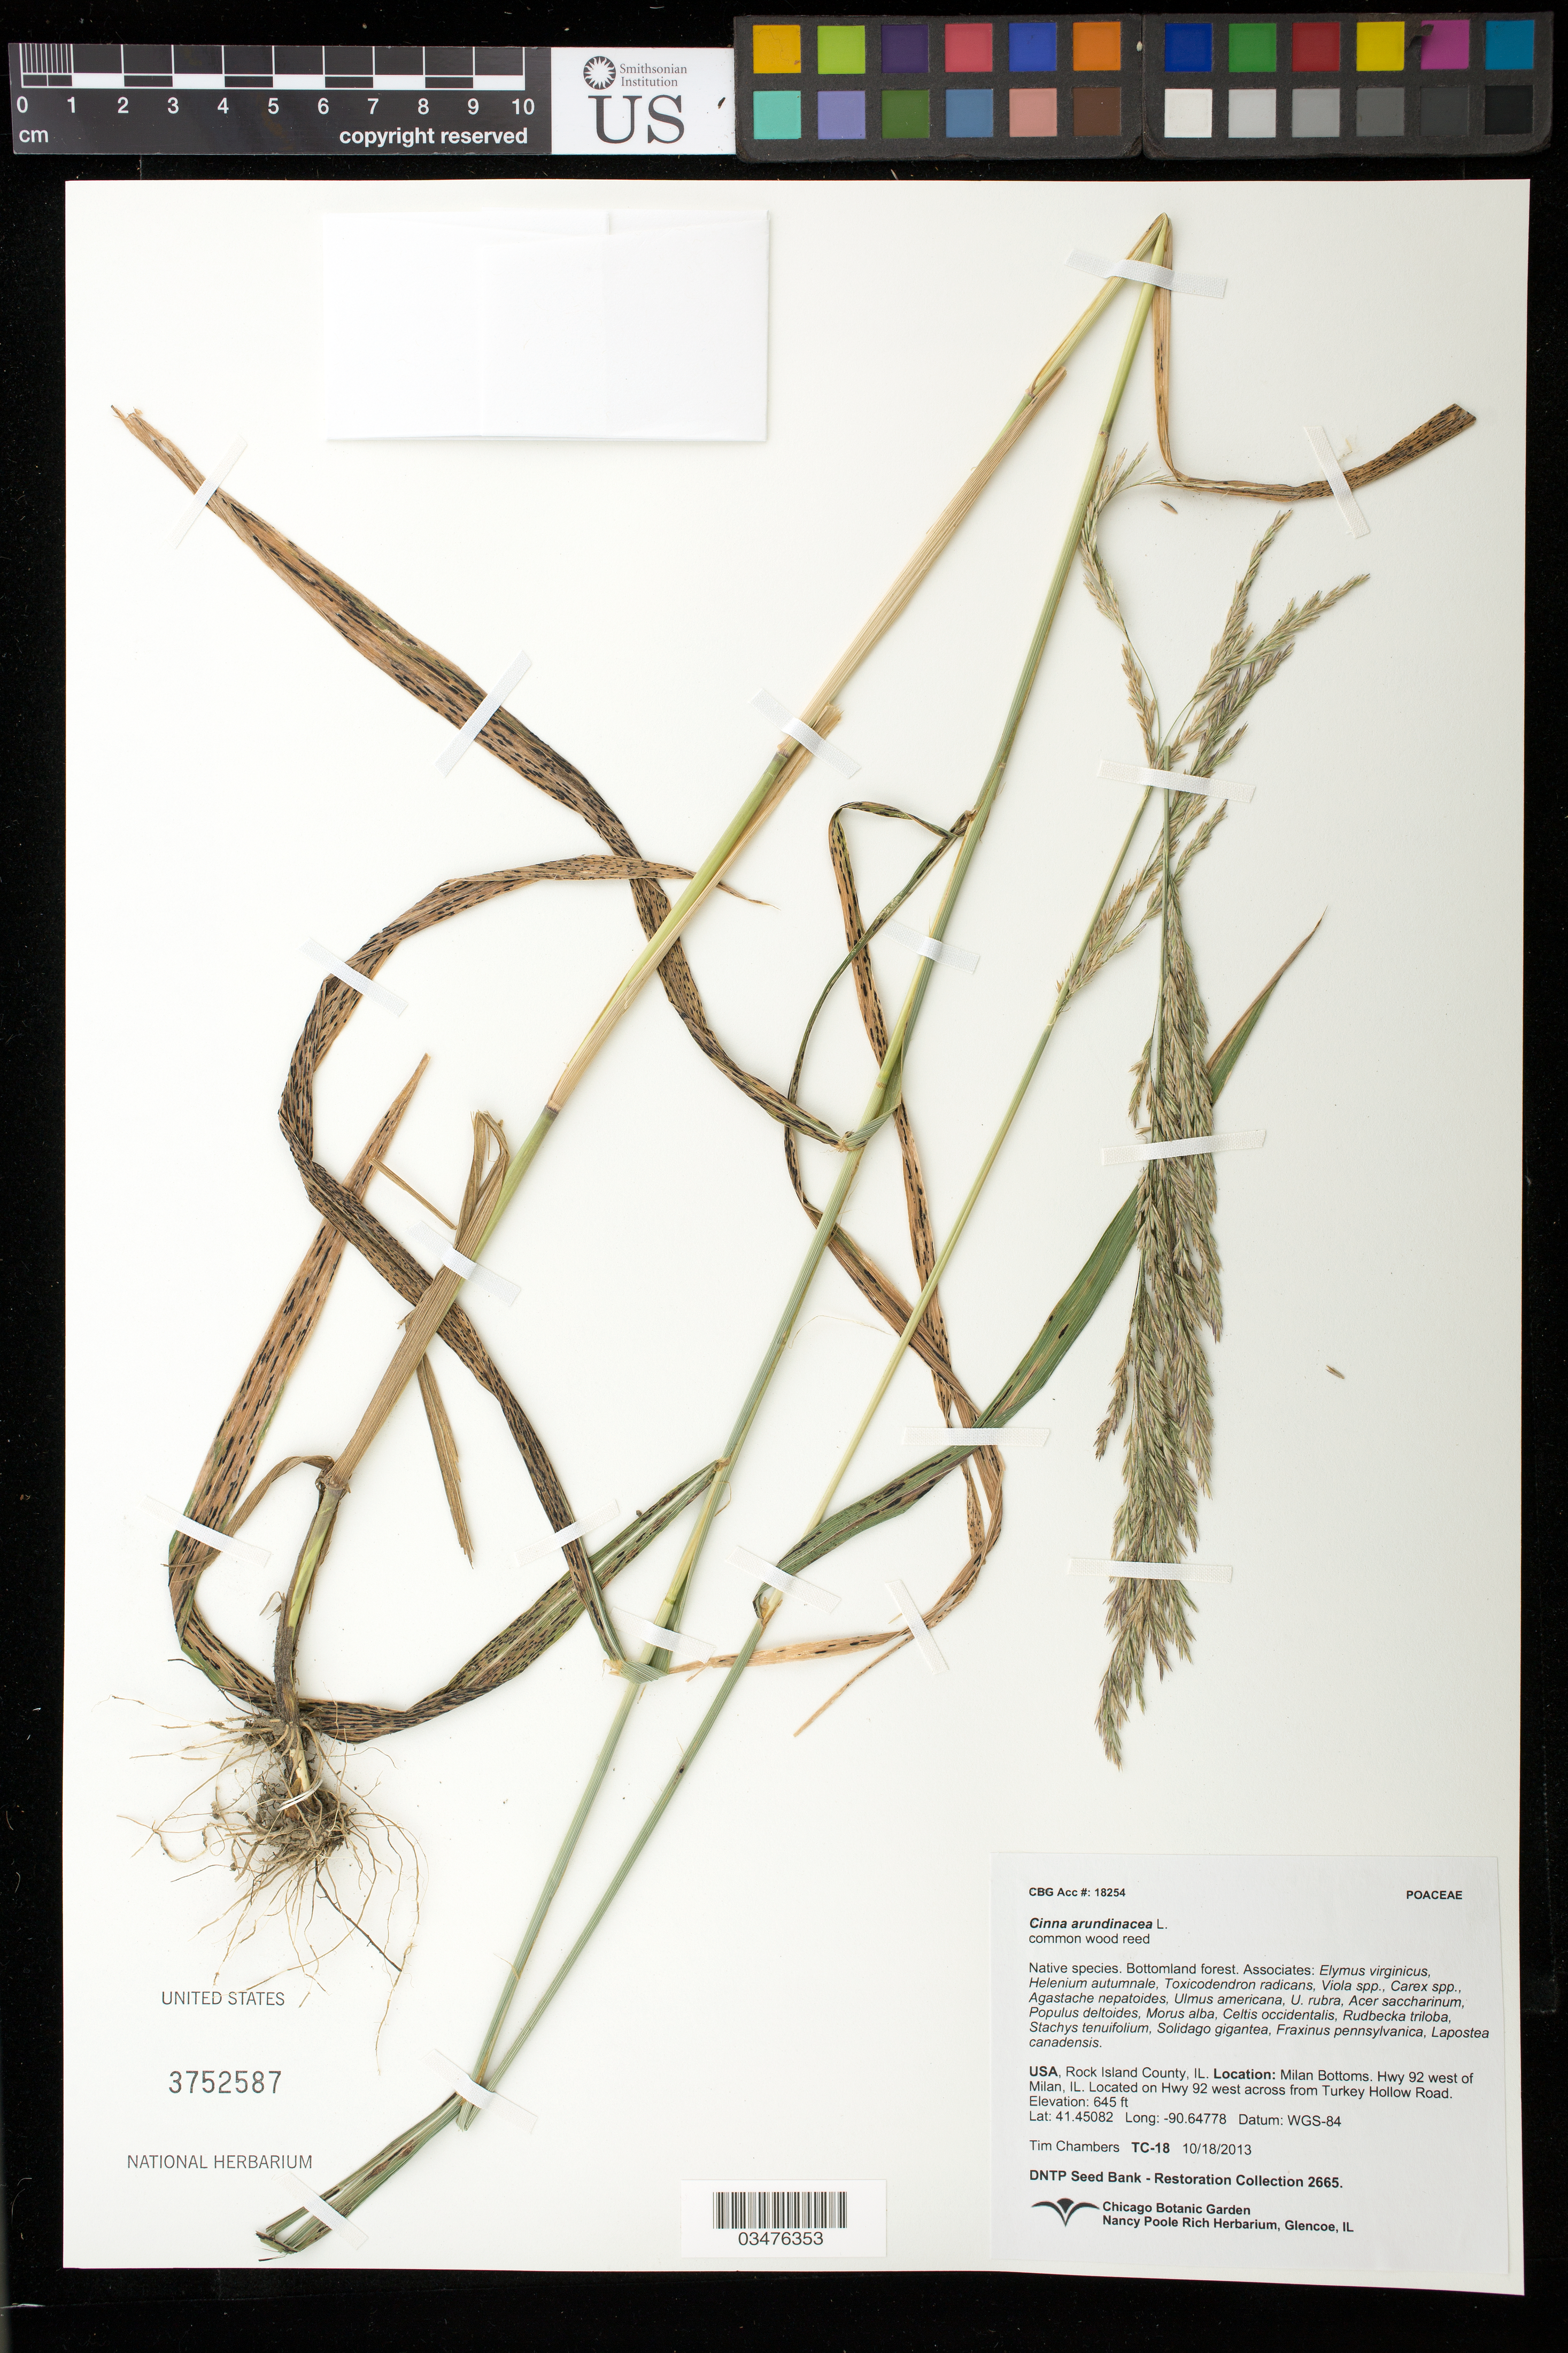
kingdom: Plantae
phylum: Tracheophyta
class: Liliopsida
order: Poales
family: Poaceae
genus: Cinna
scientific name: Cinna arundinacea Hook. ex B.D. Jacks. nom. nud.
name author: Hook. ex B.D. Jacks.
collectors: T. Chambers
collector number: TC-18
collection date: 2013-10-18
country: United States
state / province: Illinois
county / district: Rock Island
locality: Milan Bottoms, across from Turkey Hollow Rd.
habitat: Bottomland forest. With Carex sp., Viola sp., Morus alba, ect.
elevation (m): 197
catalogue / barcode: US 3752587